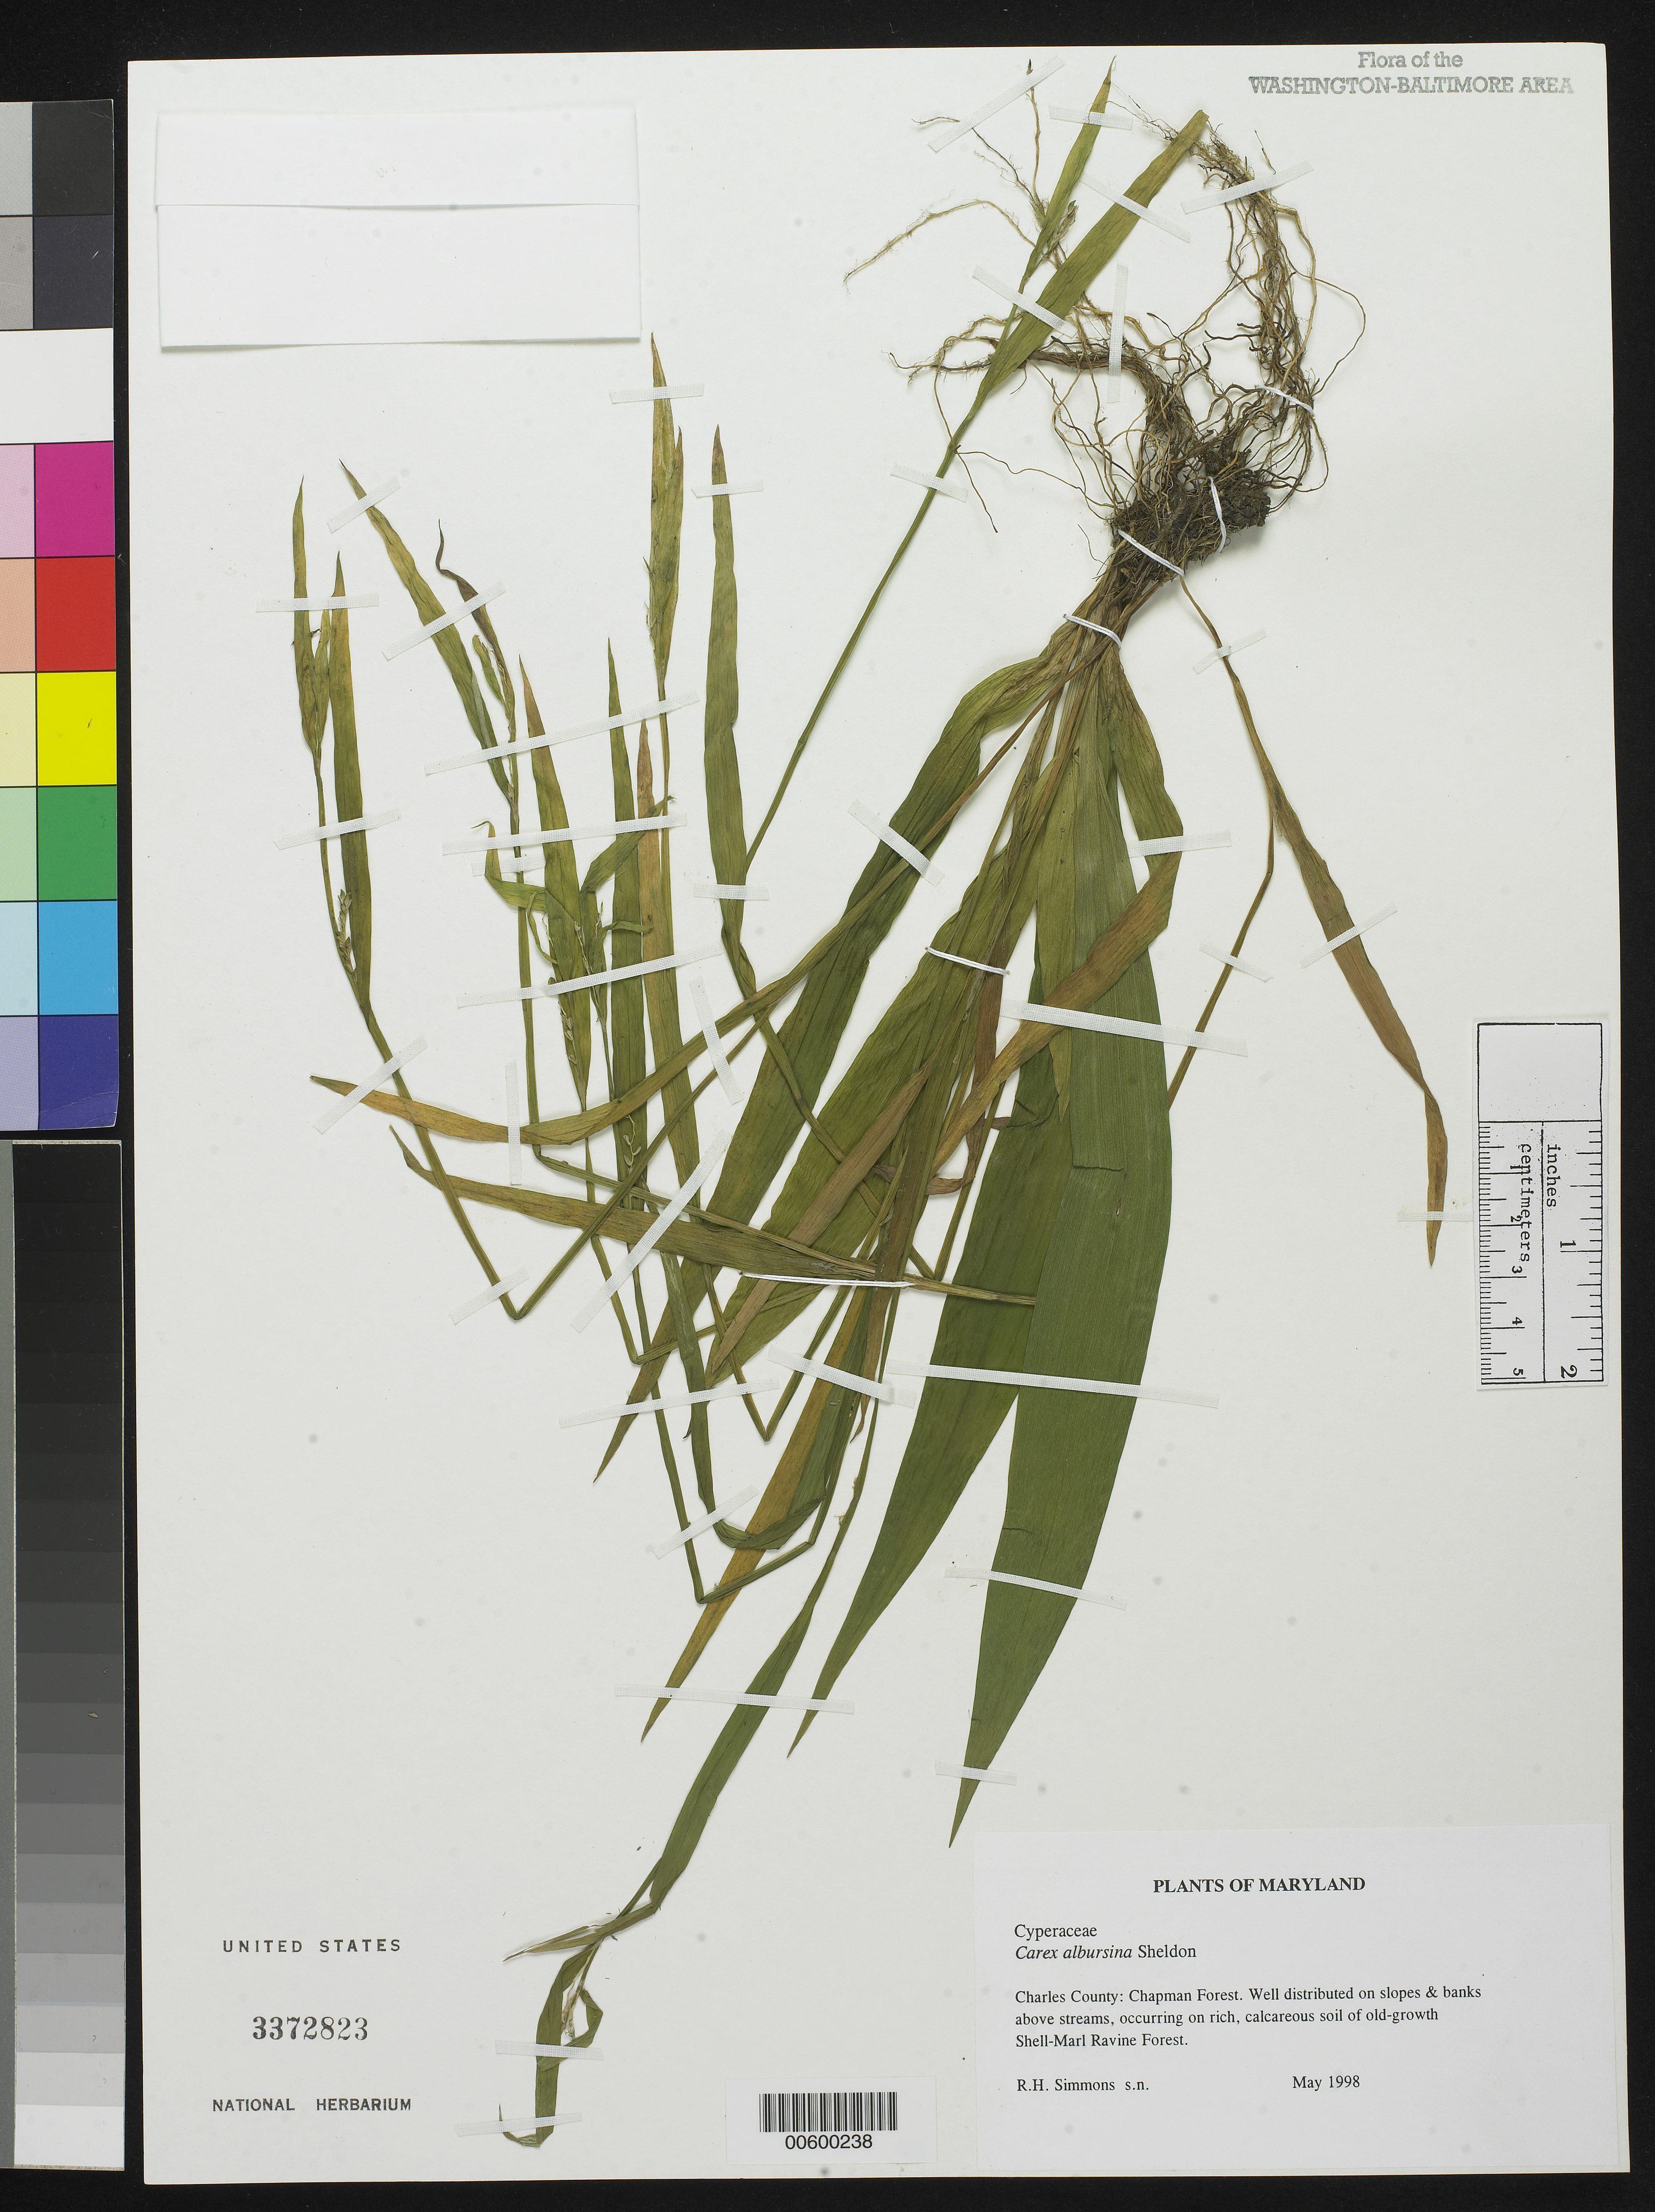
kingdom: Plantae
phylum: Tracheophyta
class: Liliopsida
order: Poales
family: Cyperaceae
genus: Carex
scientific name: Carex albursina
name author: E. Sheld.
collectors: R. H. Simmons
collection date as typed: May 1998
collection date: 1998-05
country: United States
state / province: Maryland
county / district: Charles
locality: Chapman Forest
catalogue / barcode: US 3372823